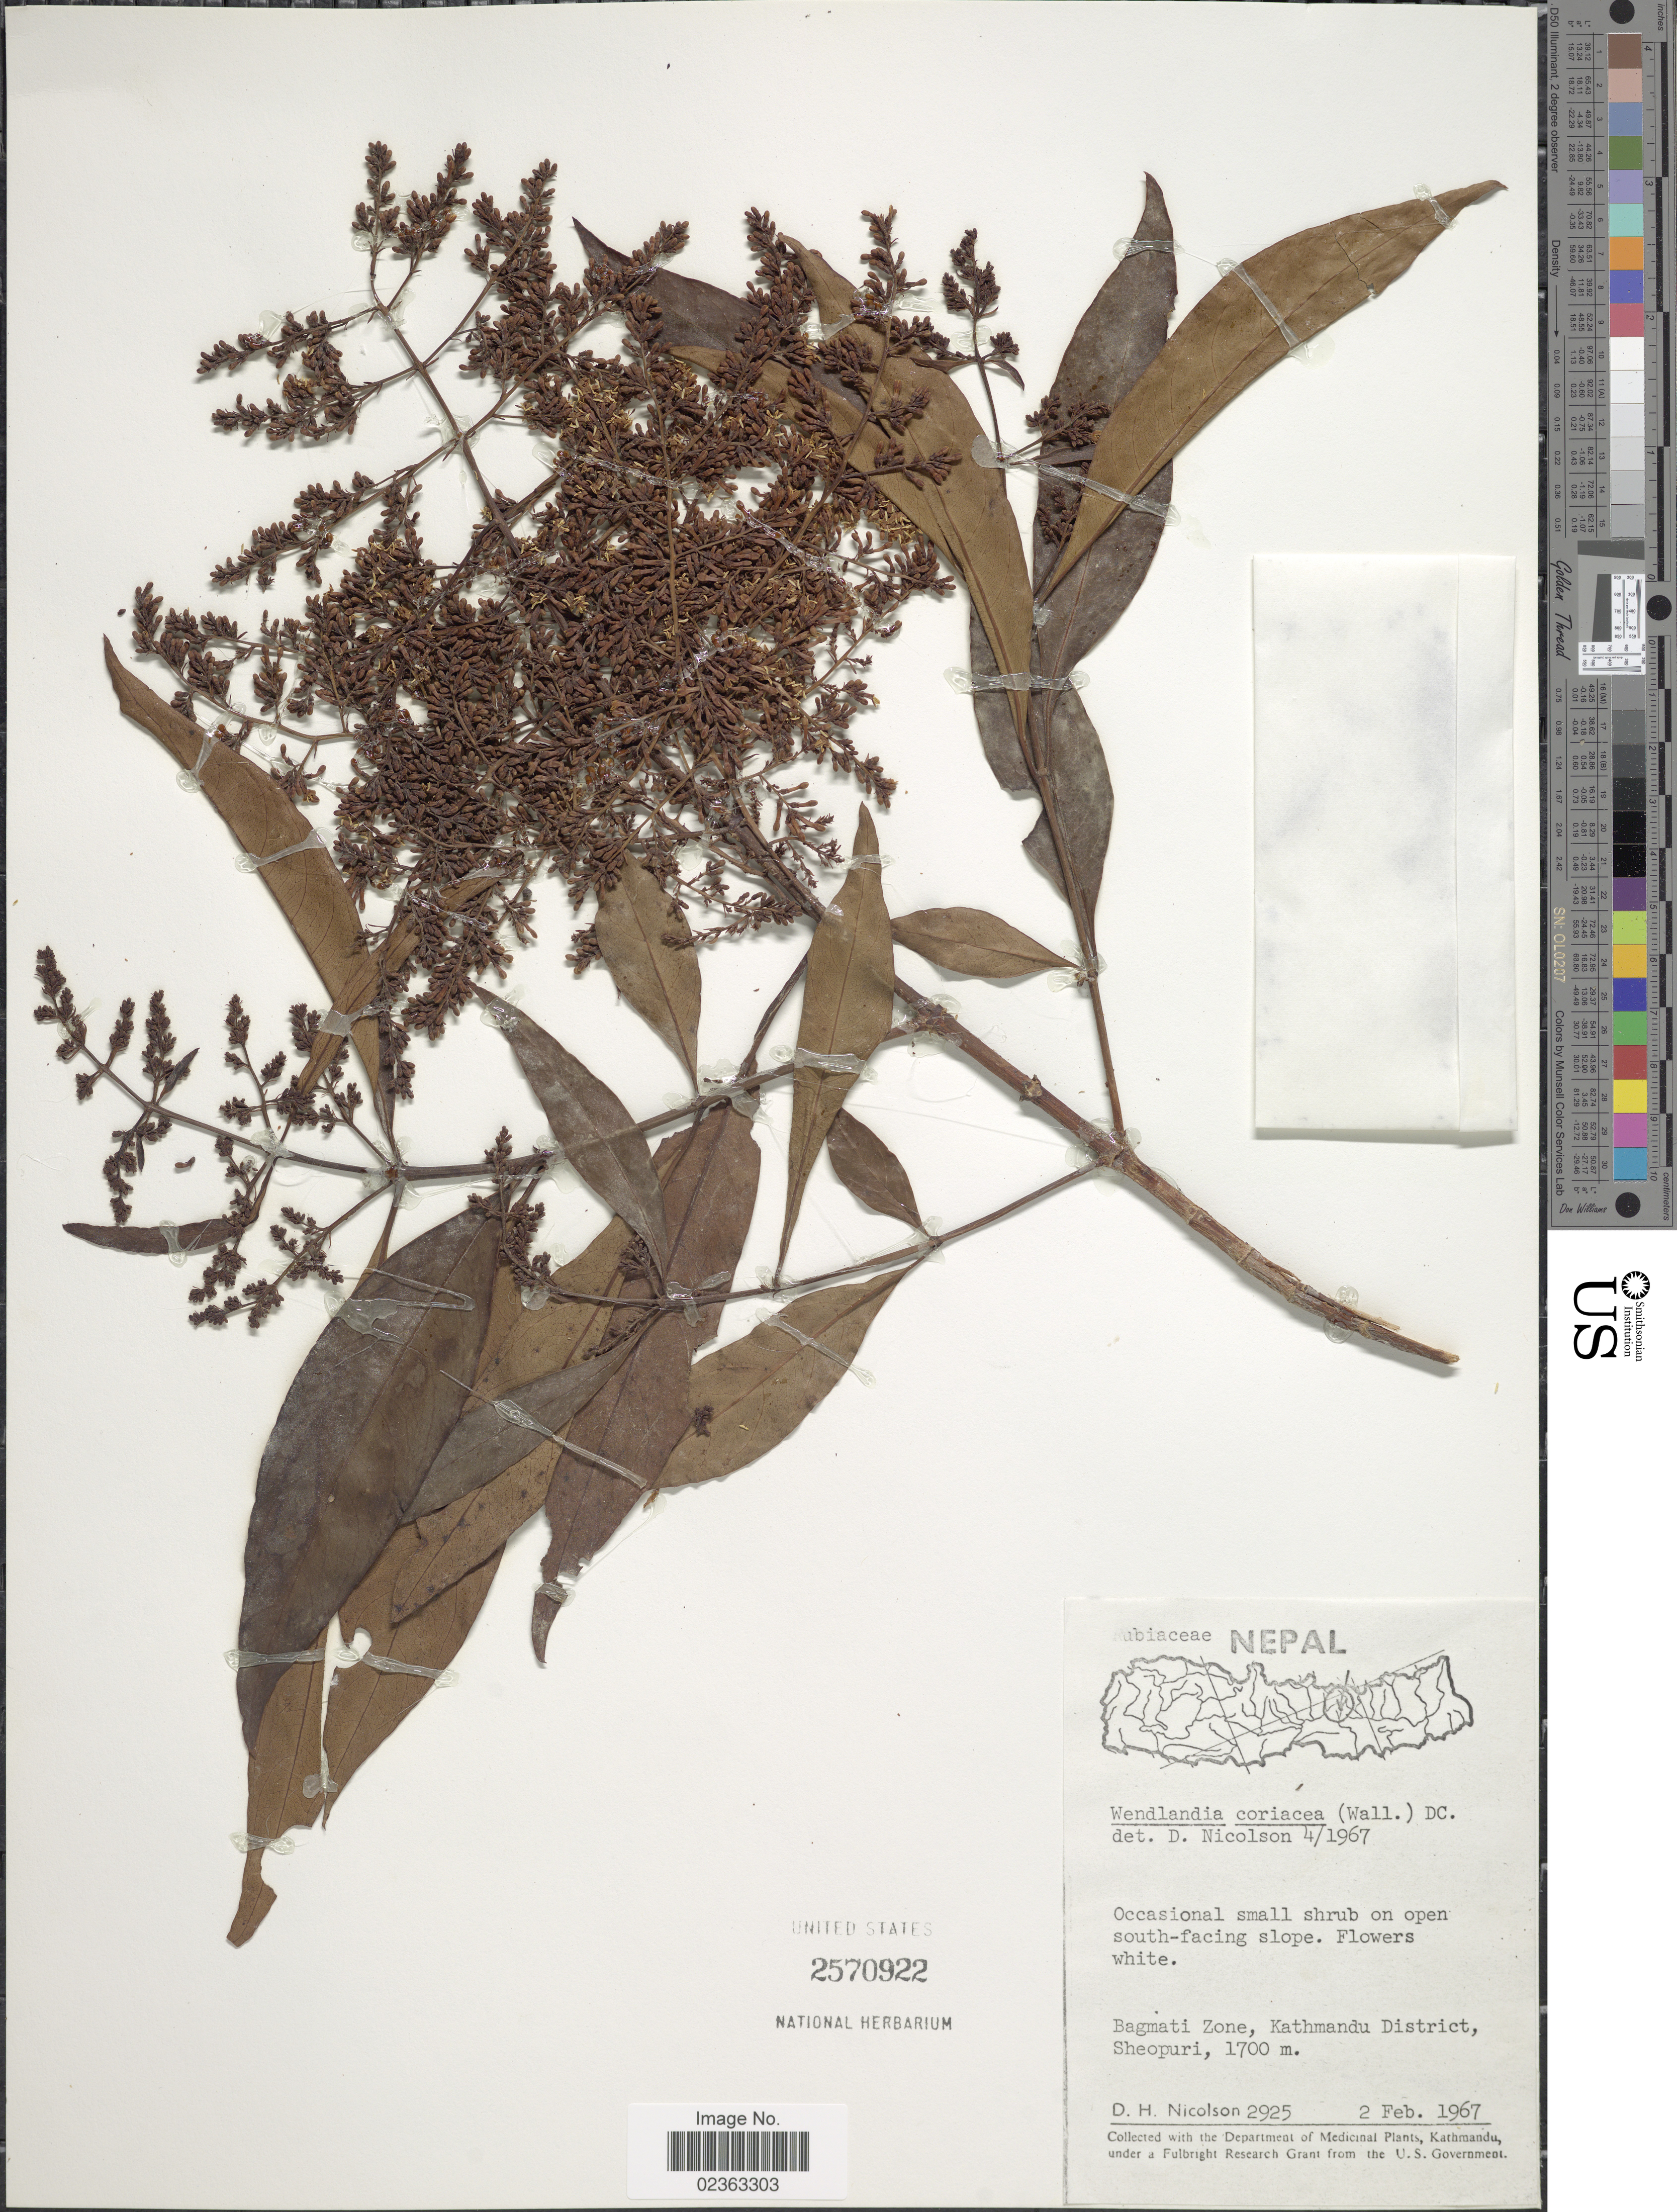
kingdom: Plantae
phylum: Tracheophyta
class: Magnoliopsida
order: Gentianales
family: Rubiaceae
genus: Wendlandia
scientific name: Wendlandia coriacea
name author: (Wall.) DC.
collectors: D. H. Nicolson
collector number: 2925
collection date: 1967-02-02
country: Nepal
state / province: Bagmati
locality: Bagmati Zone, Kathmundi District, Sheopuri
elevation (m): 1700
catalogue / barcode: US 2570922